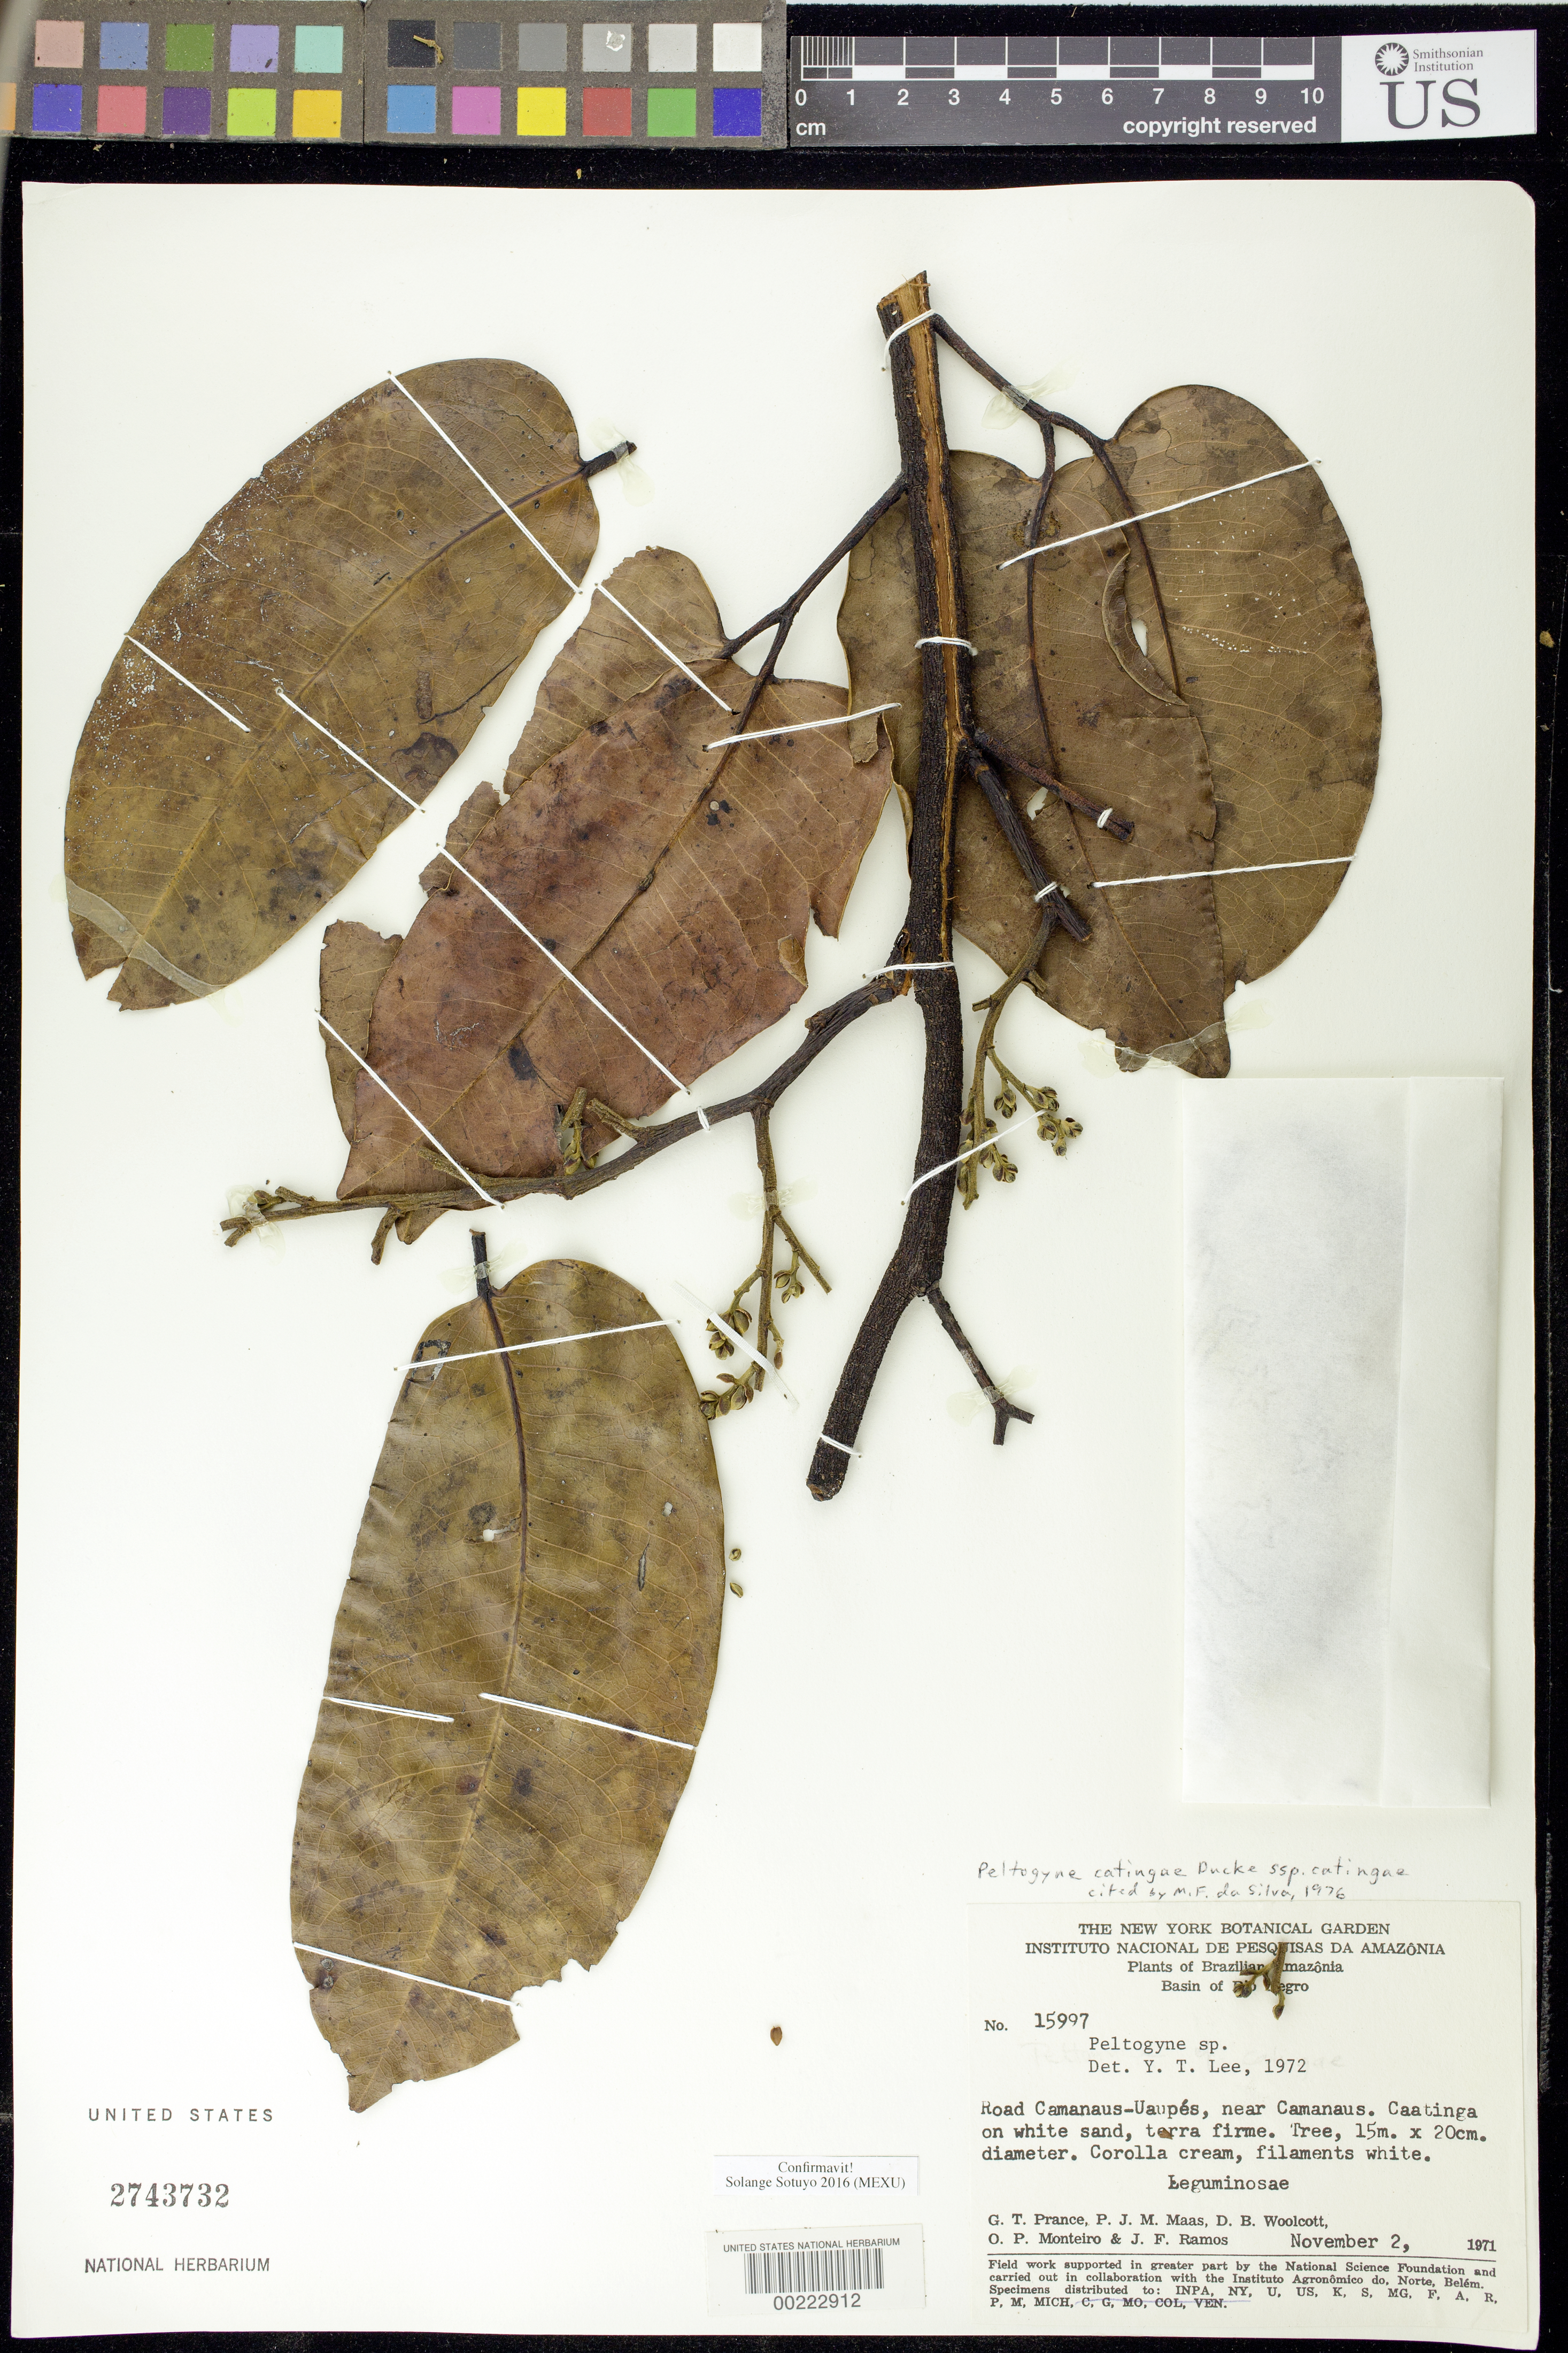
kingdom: Plantae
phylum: Tracheophyta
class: Magnoliopsida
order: Fabales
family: Fabaceae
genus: Peltogyne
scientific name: Peltogyne catingae subsp. catingae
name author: Ducke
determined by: Sotuyo, Solange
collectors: G. T. Prance, P. Maas, D. B. Woolcott, O. P. Monteiro & J. F. Ramos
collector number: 15997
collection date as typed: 02 Nov 1971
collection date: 1971-11-02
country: Brazil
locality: Road camanaus-uaupes, near camanaus; basin of rio negro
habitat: Caatinga on white sand, terra firme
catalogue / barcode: US 2743732